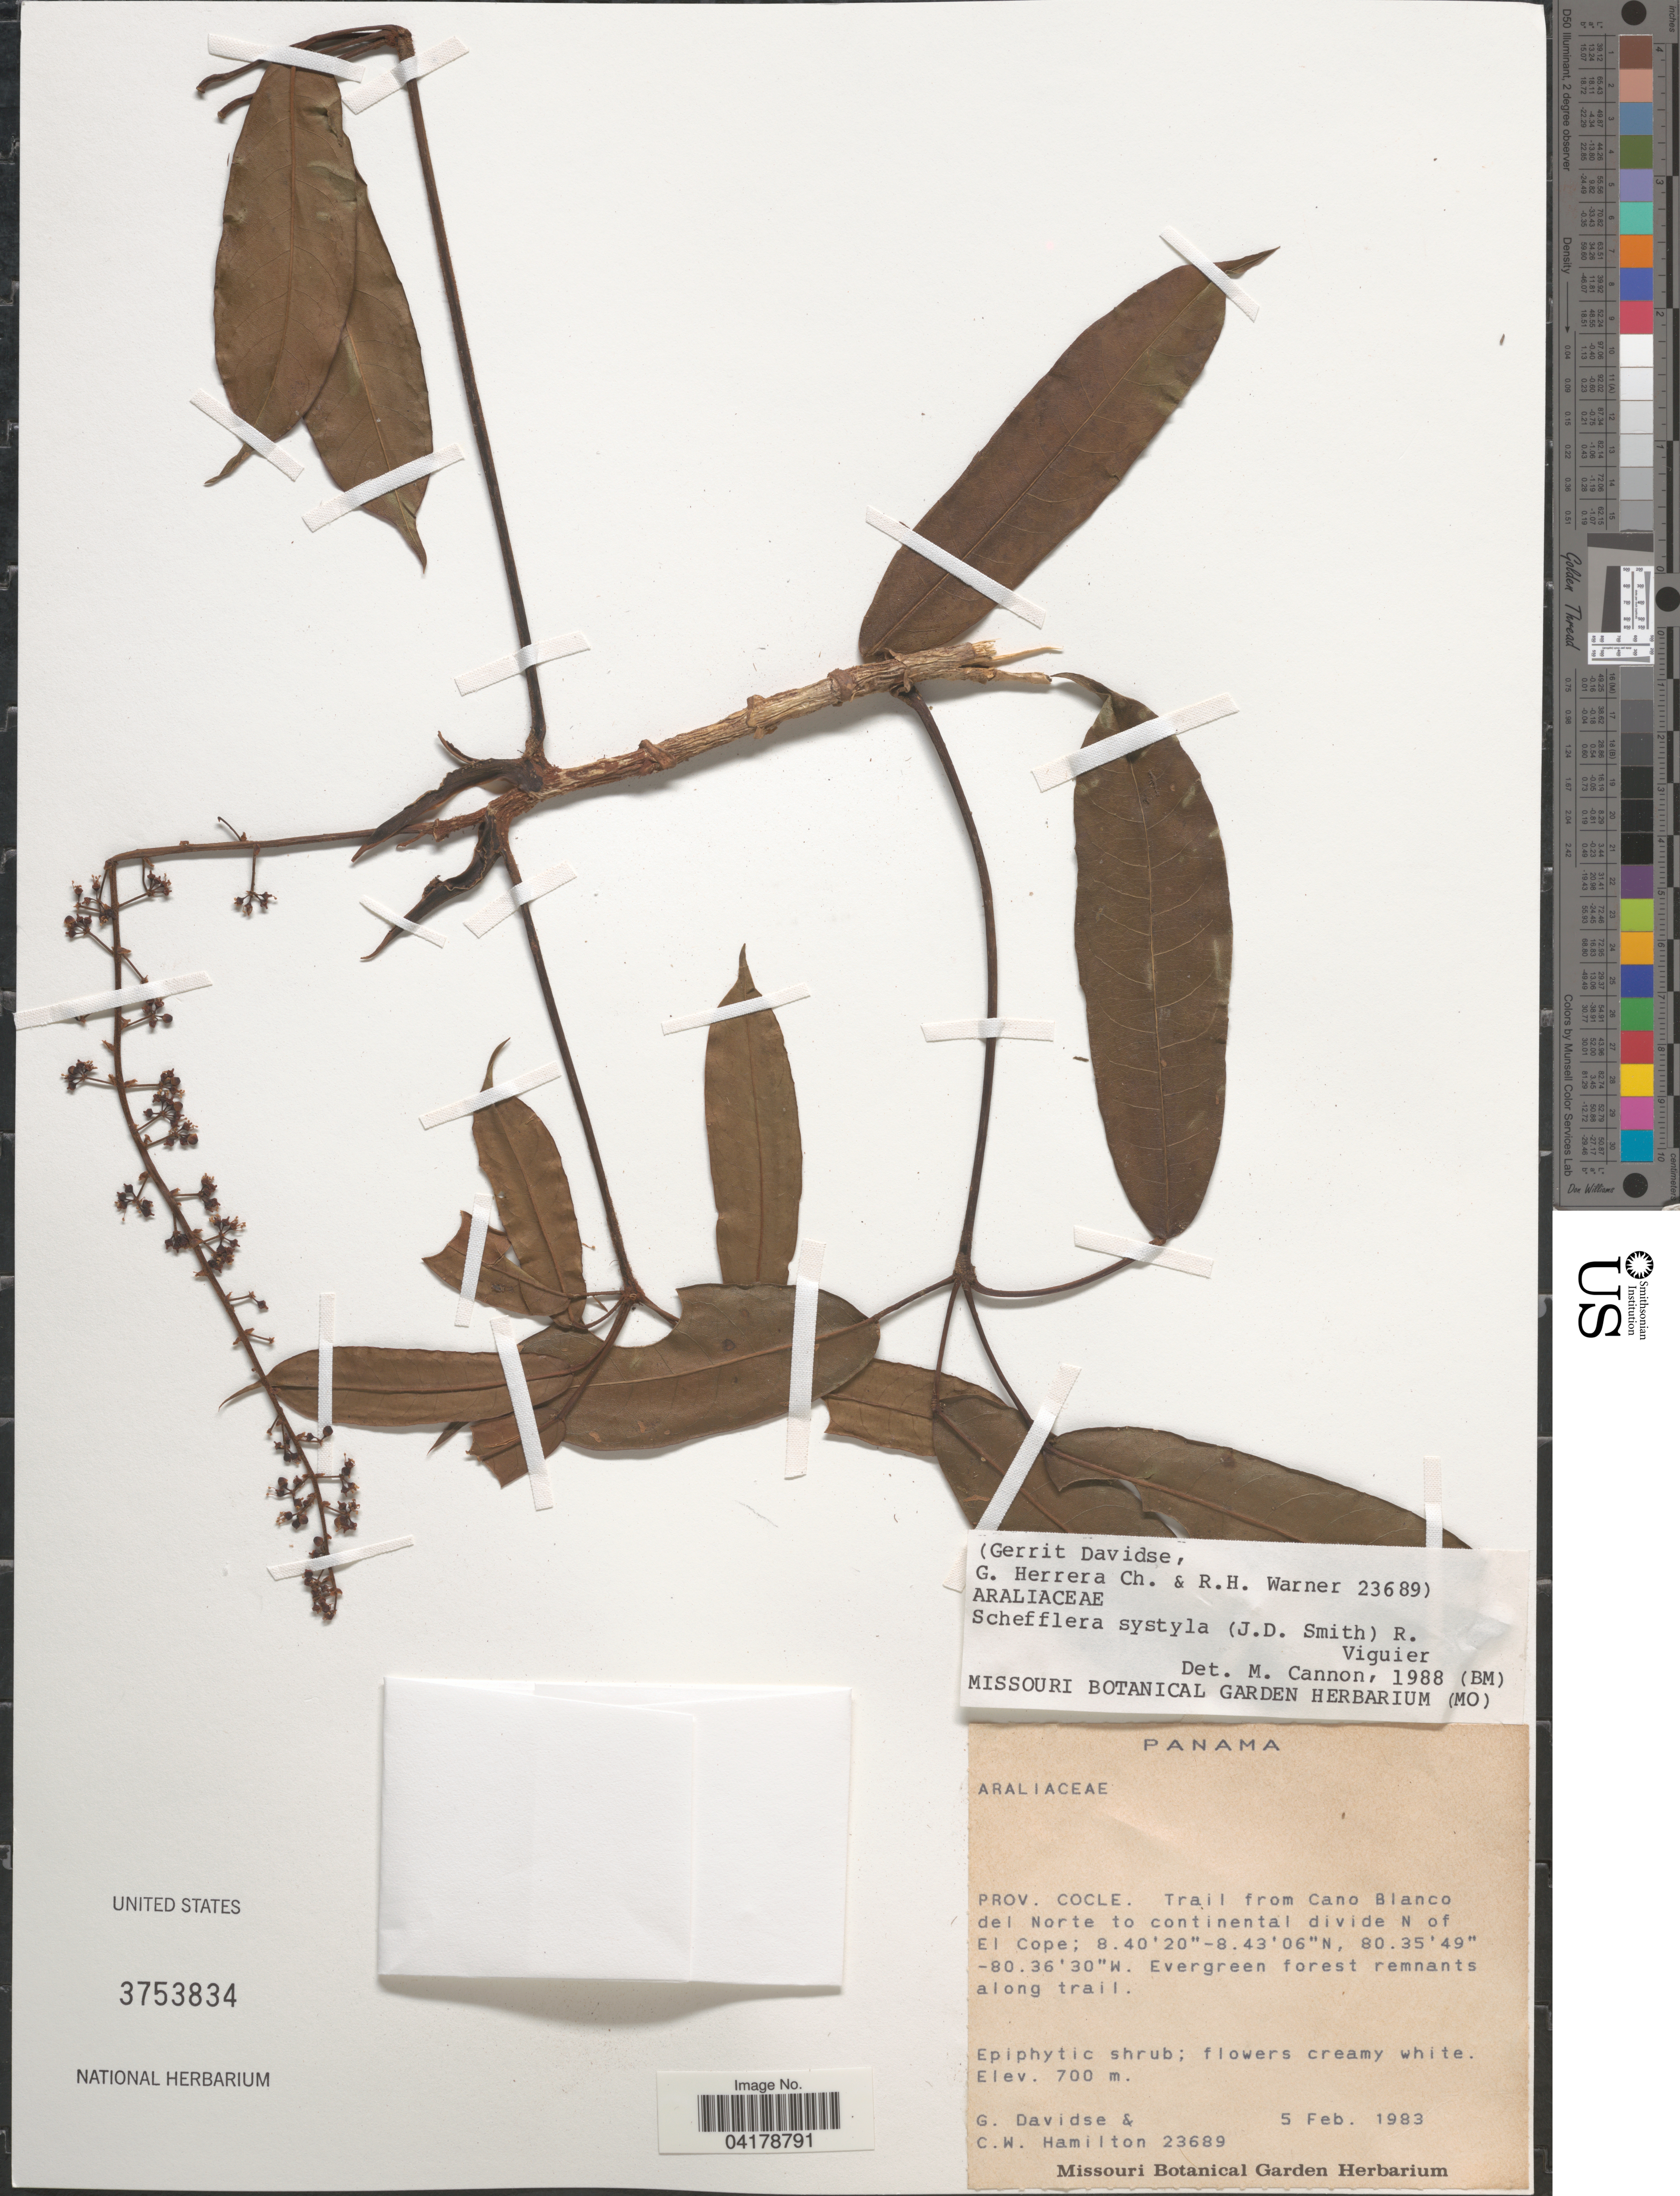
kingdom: Plantae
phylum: Tracheophyta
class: Magnoliopsida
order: Apiales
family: Araliaceae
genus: Schefflera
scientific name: Schefflera systyla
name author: (Donn. Sm.) R. Vig.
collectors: G. Davidse & C. W. Hamilton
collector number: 23689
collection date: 1983-02-05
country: Panama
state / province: Cocle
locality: Trail from Cano Blanco del Norte to continental divide N of El Cope.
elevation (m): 700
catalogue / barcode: US 3753834